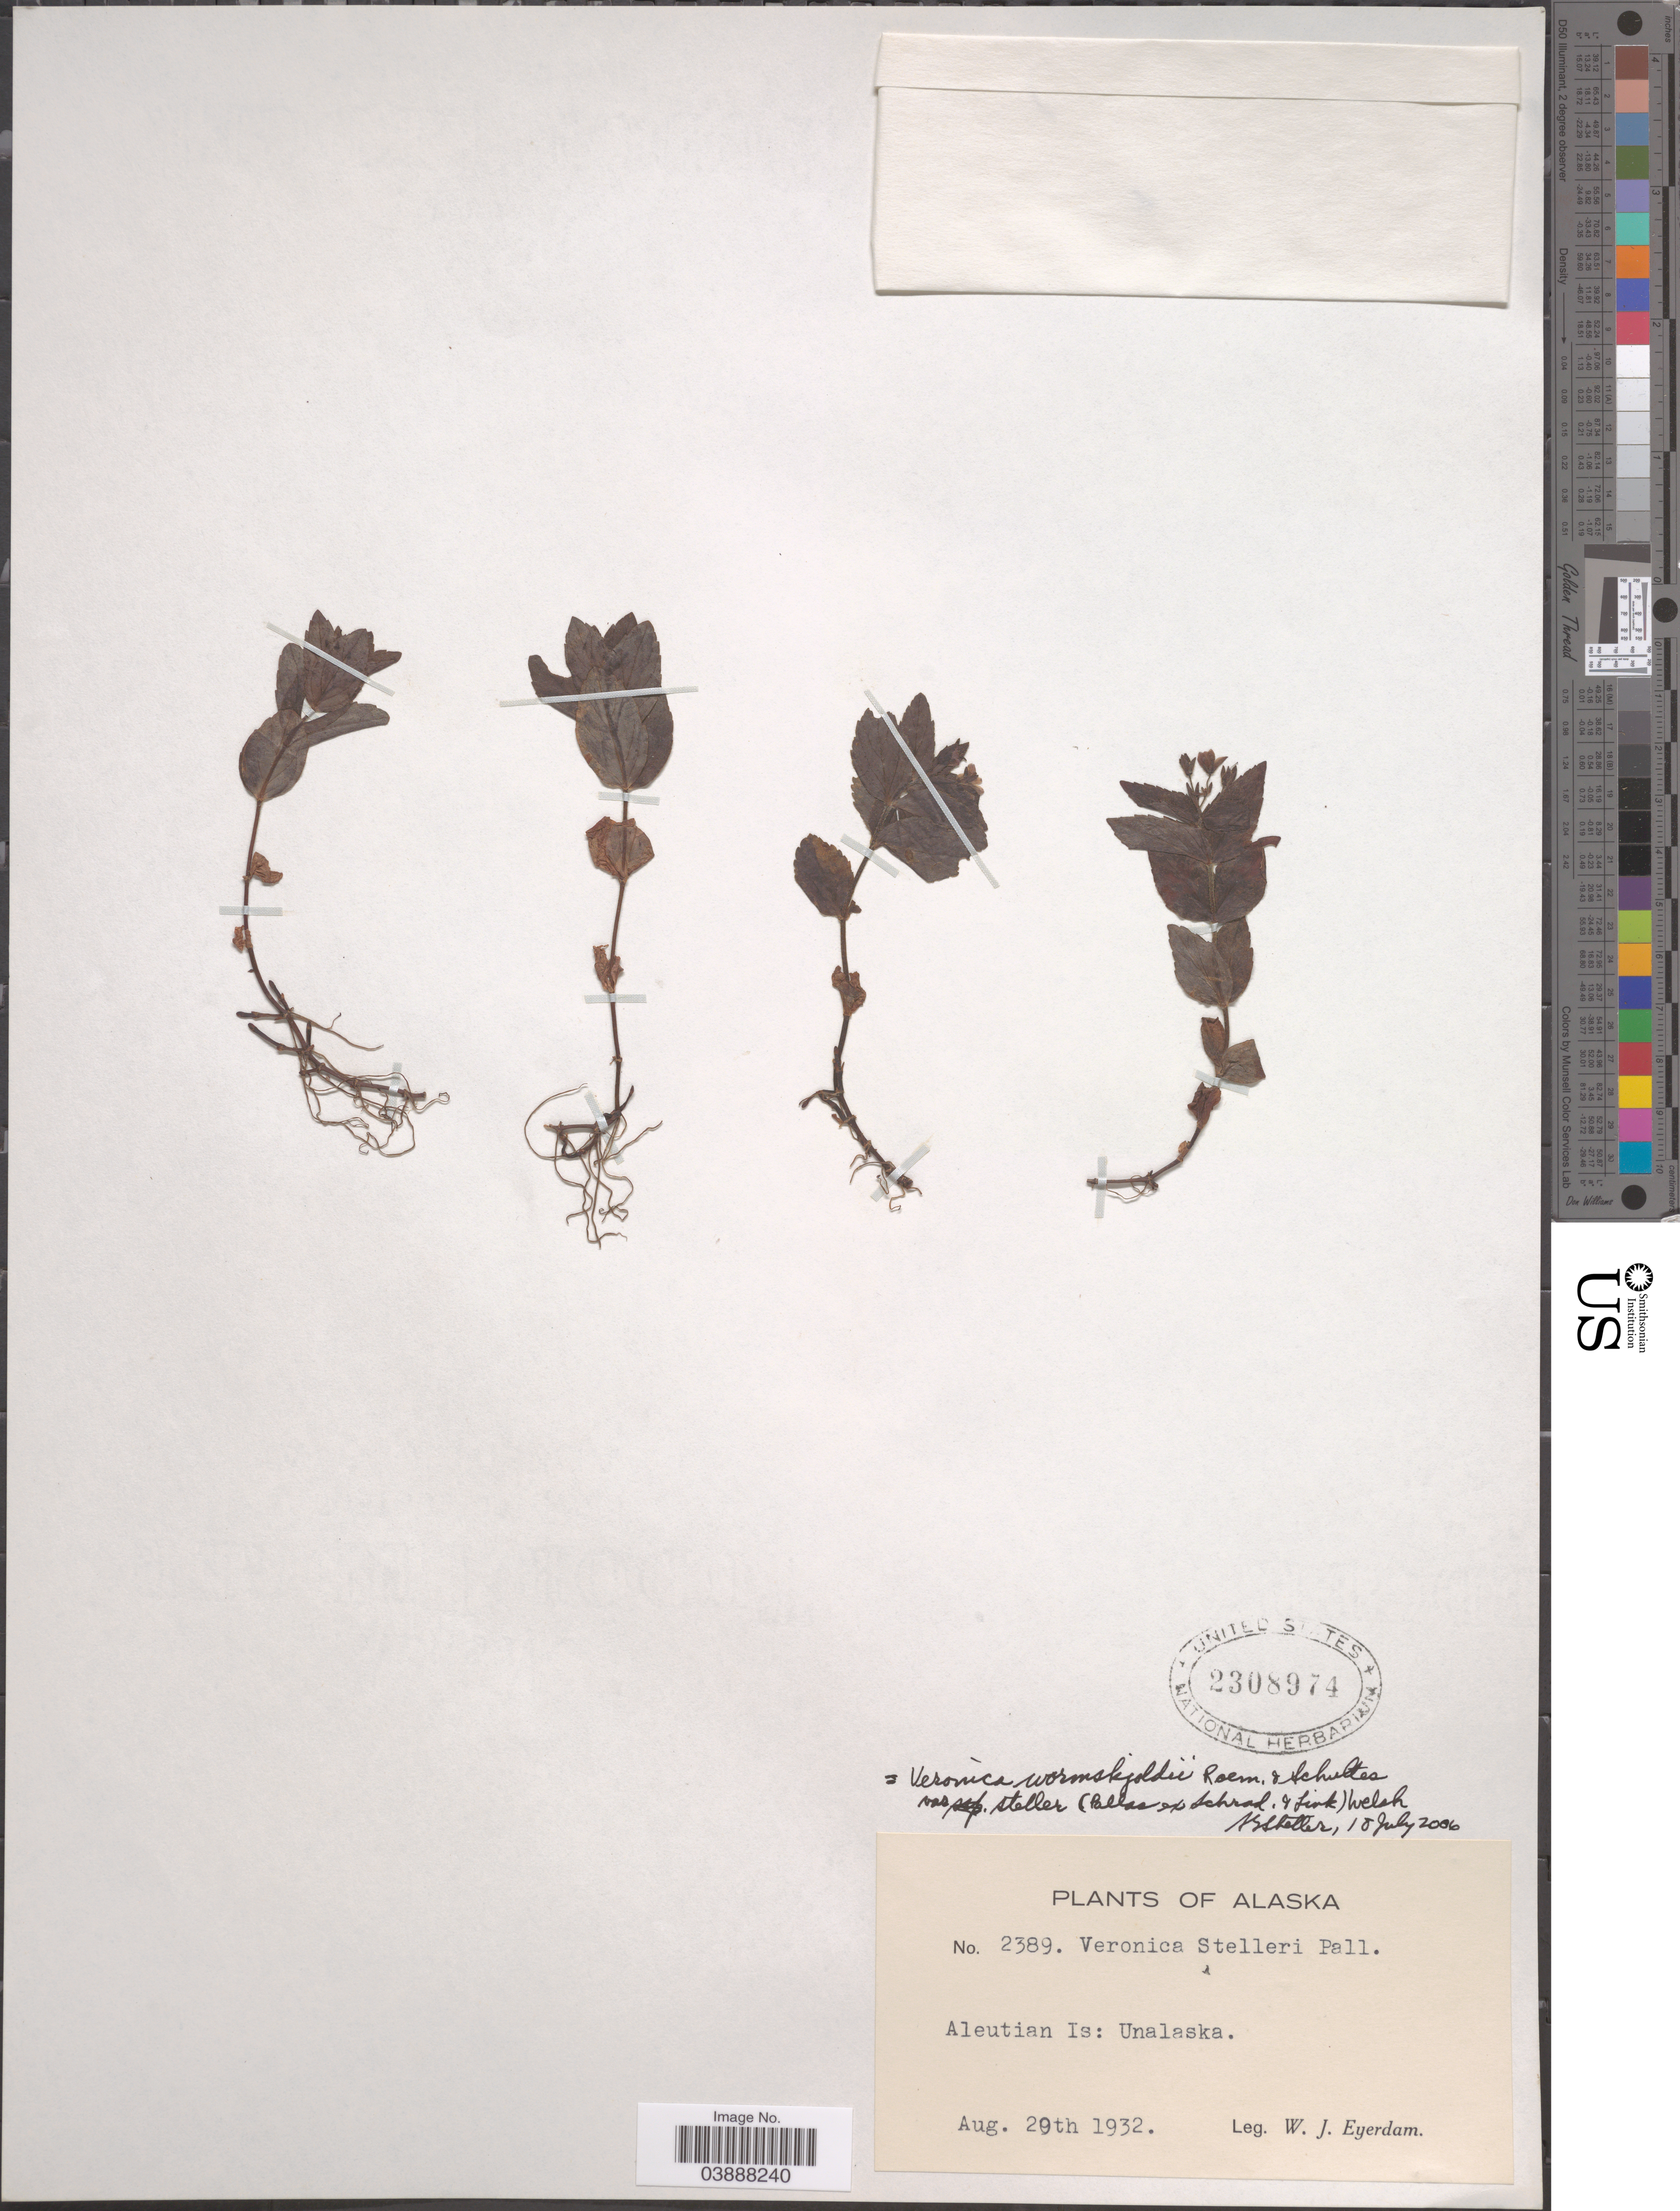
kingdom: Plantae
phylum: Tracheophyta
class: Magnoliopsida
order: Lamiales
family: Plantaginaceae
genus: Veronica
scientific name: Veronica stelleri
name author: Pall.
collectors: W. J. Eyerdam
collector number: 2389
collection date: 1932-08-29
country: United States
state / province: Alaska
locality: Aleutian Is: Unalaska.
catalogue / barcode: US 2308974